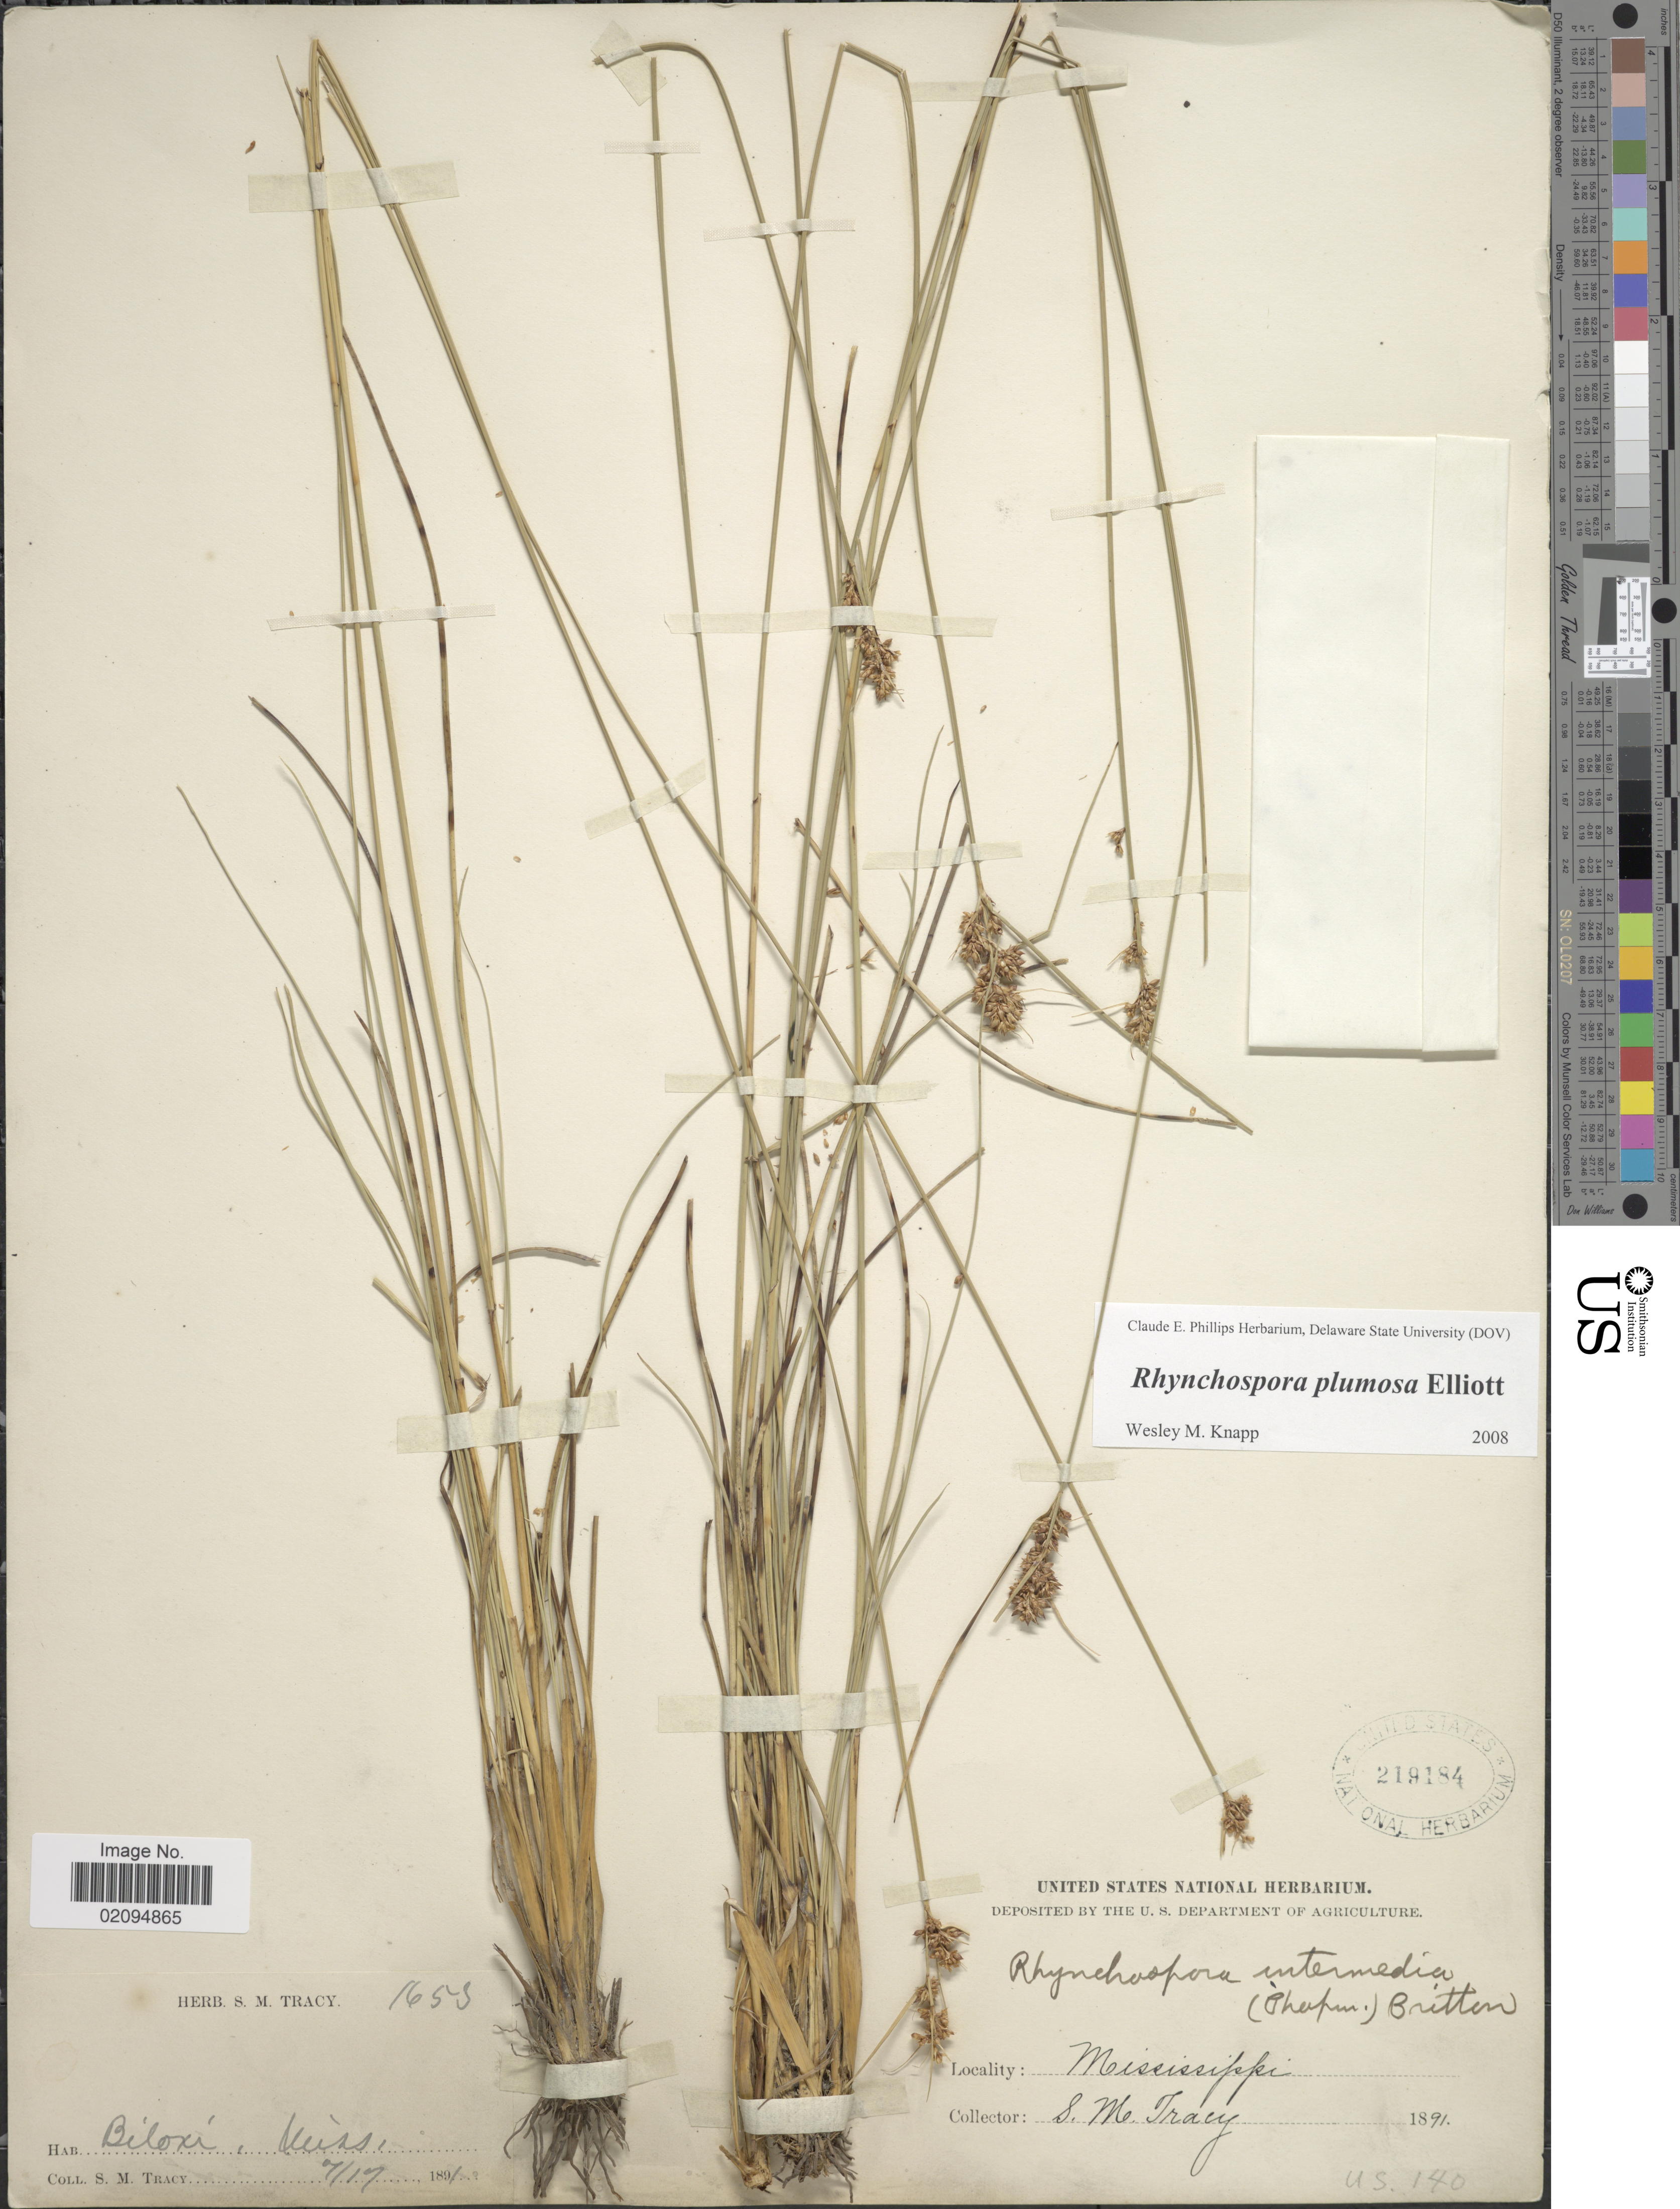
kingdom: Plantae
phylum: Tracheophyta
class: Liliopsida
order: Poales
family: Cyperaceae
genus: Rhynchospora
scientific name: Rhynchospora plumosa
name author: Elliott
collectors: S. M. Tracy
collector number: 1653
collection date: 1891-07-17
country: United States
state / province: Mississippi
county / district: Harrison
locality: Biloxi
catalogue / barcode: US 219184